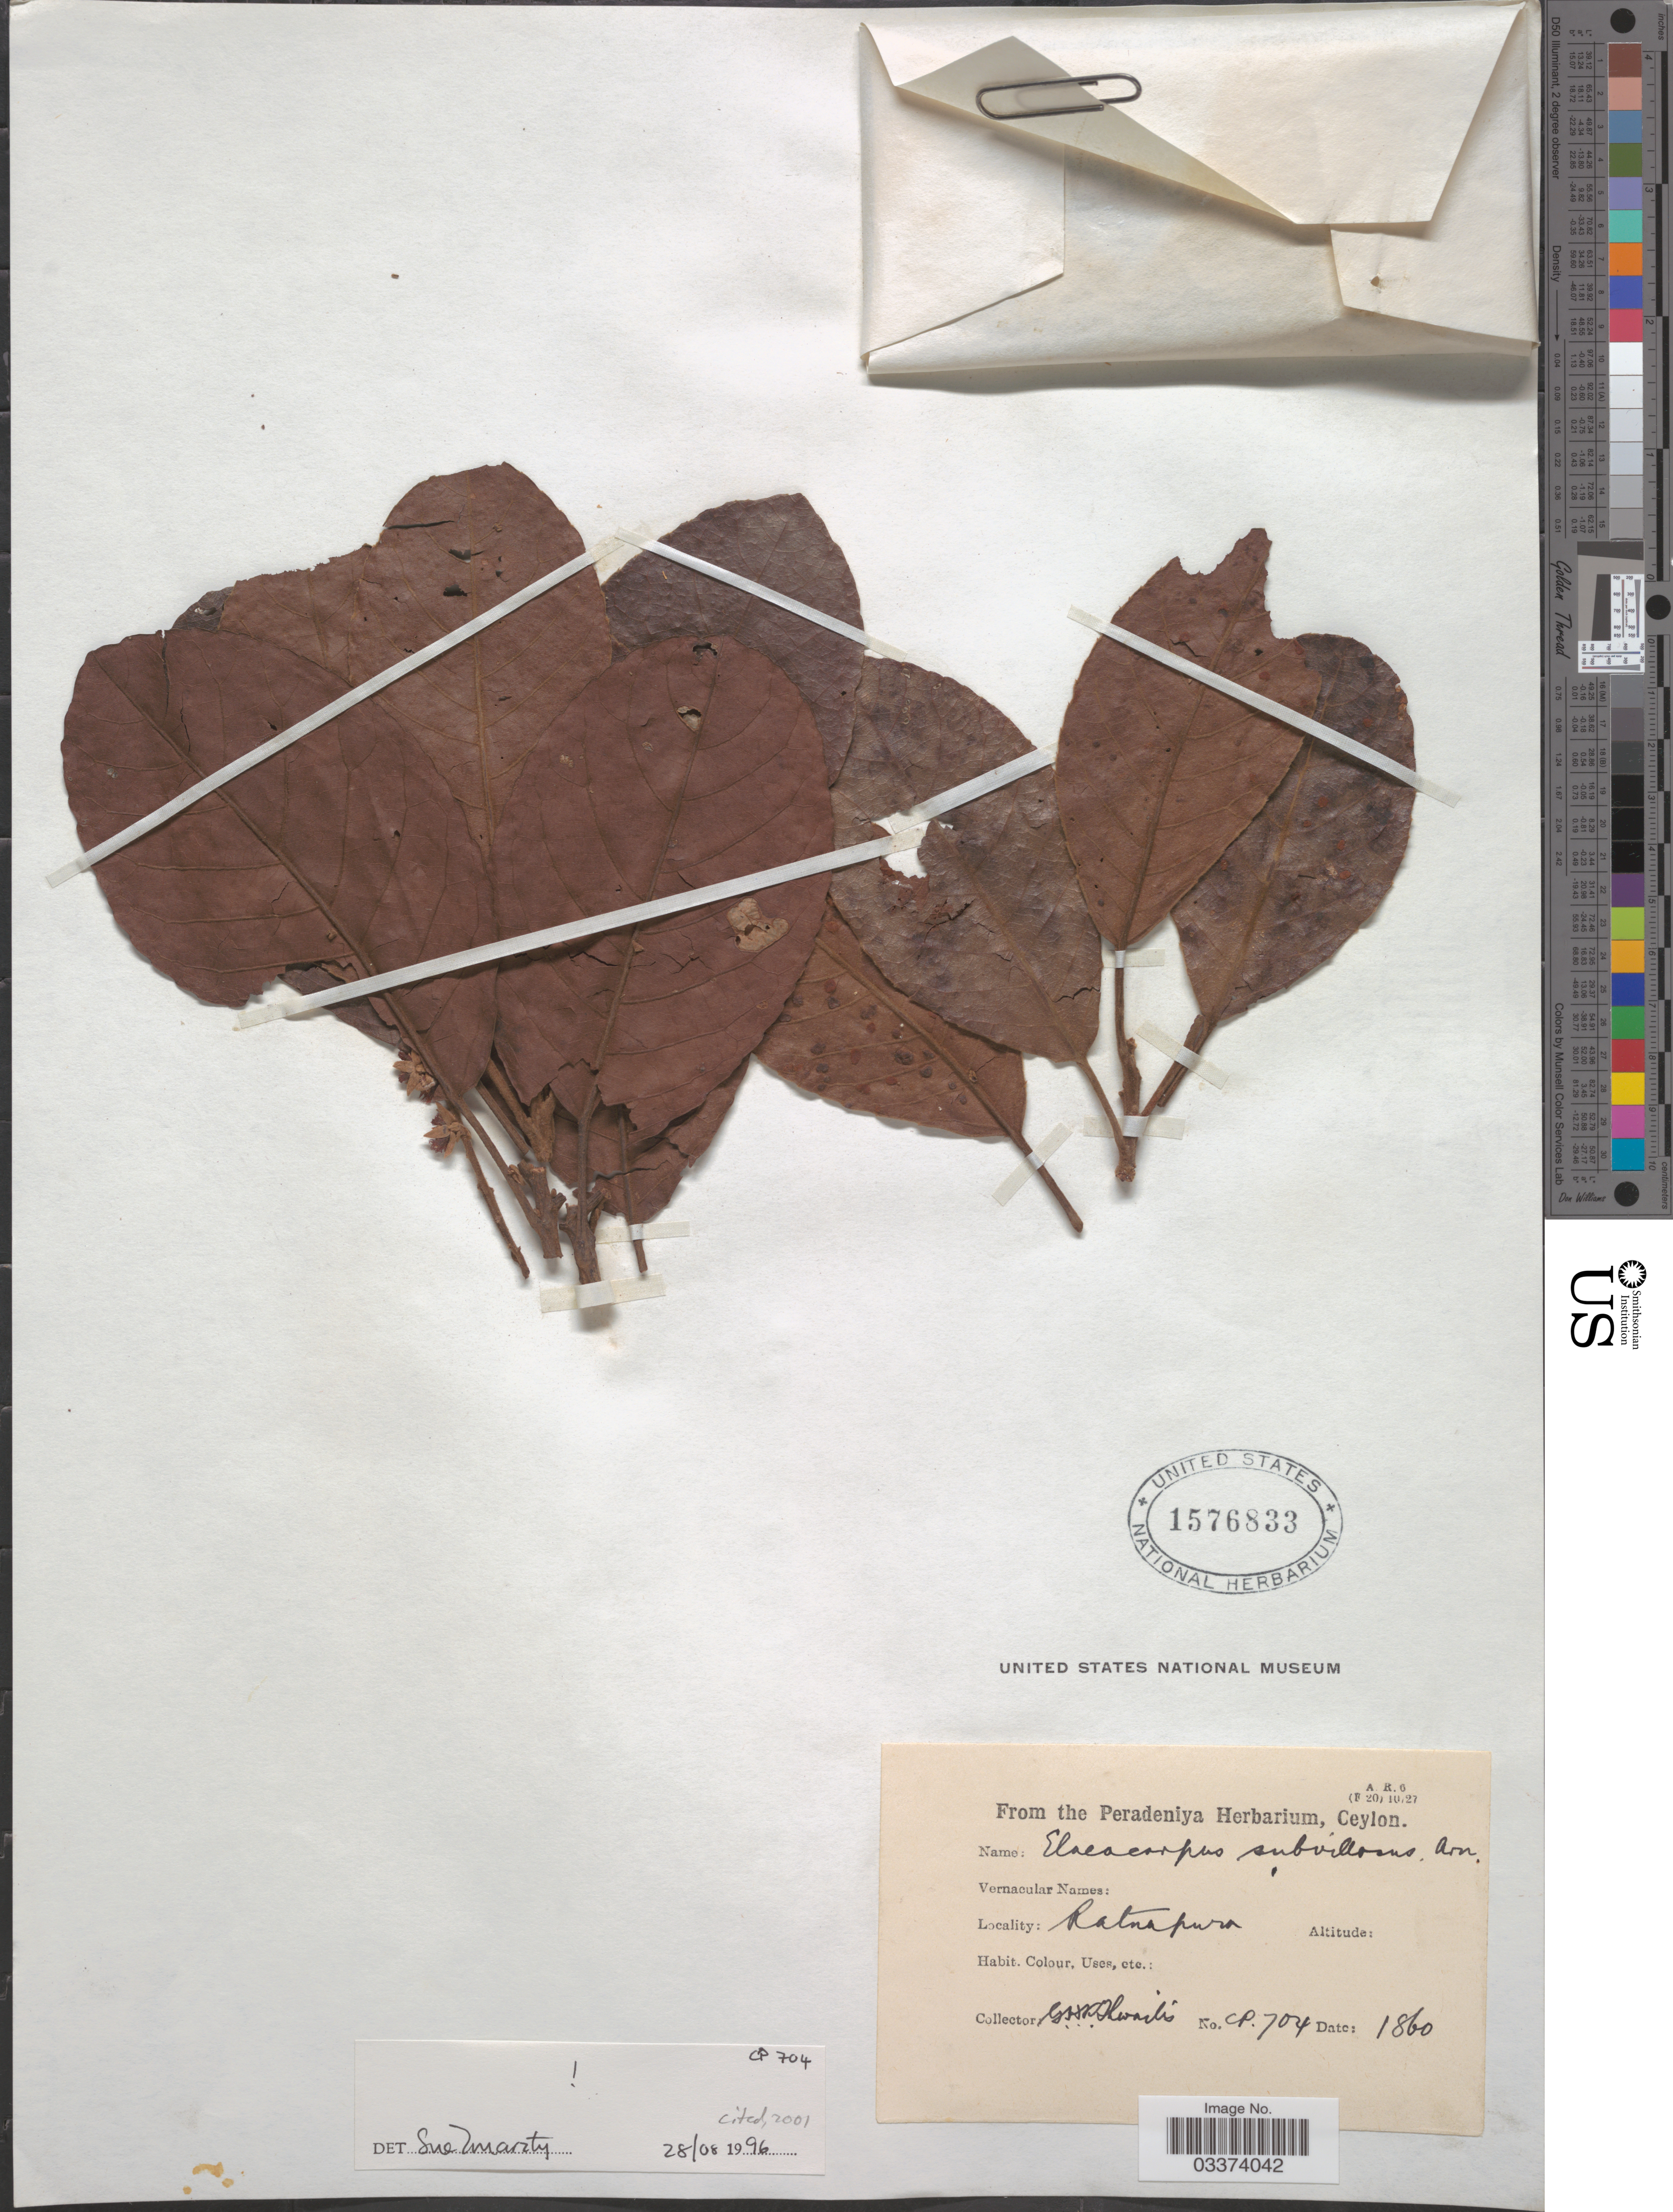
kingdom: Plantae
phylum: Tracheophyta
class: Magnoliopsida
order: Oxalidales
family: Elaeocarpaceae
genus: Elaeocarpus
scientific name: Elaeocarpus subvillosus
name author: Arn.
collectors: G. H. K. Thwaites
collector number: CP.704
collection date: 1860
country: Sri Lanka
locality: Ratnapura.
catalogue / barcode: US 1576833